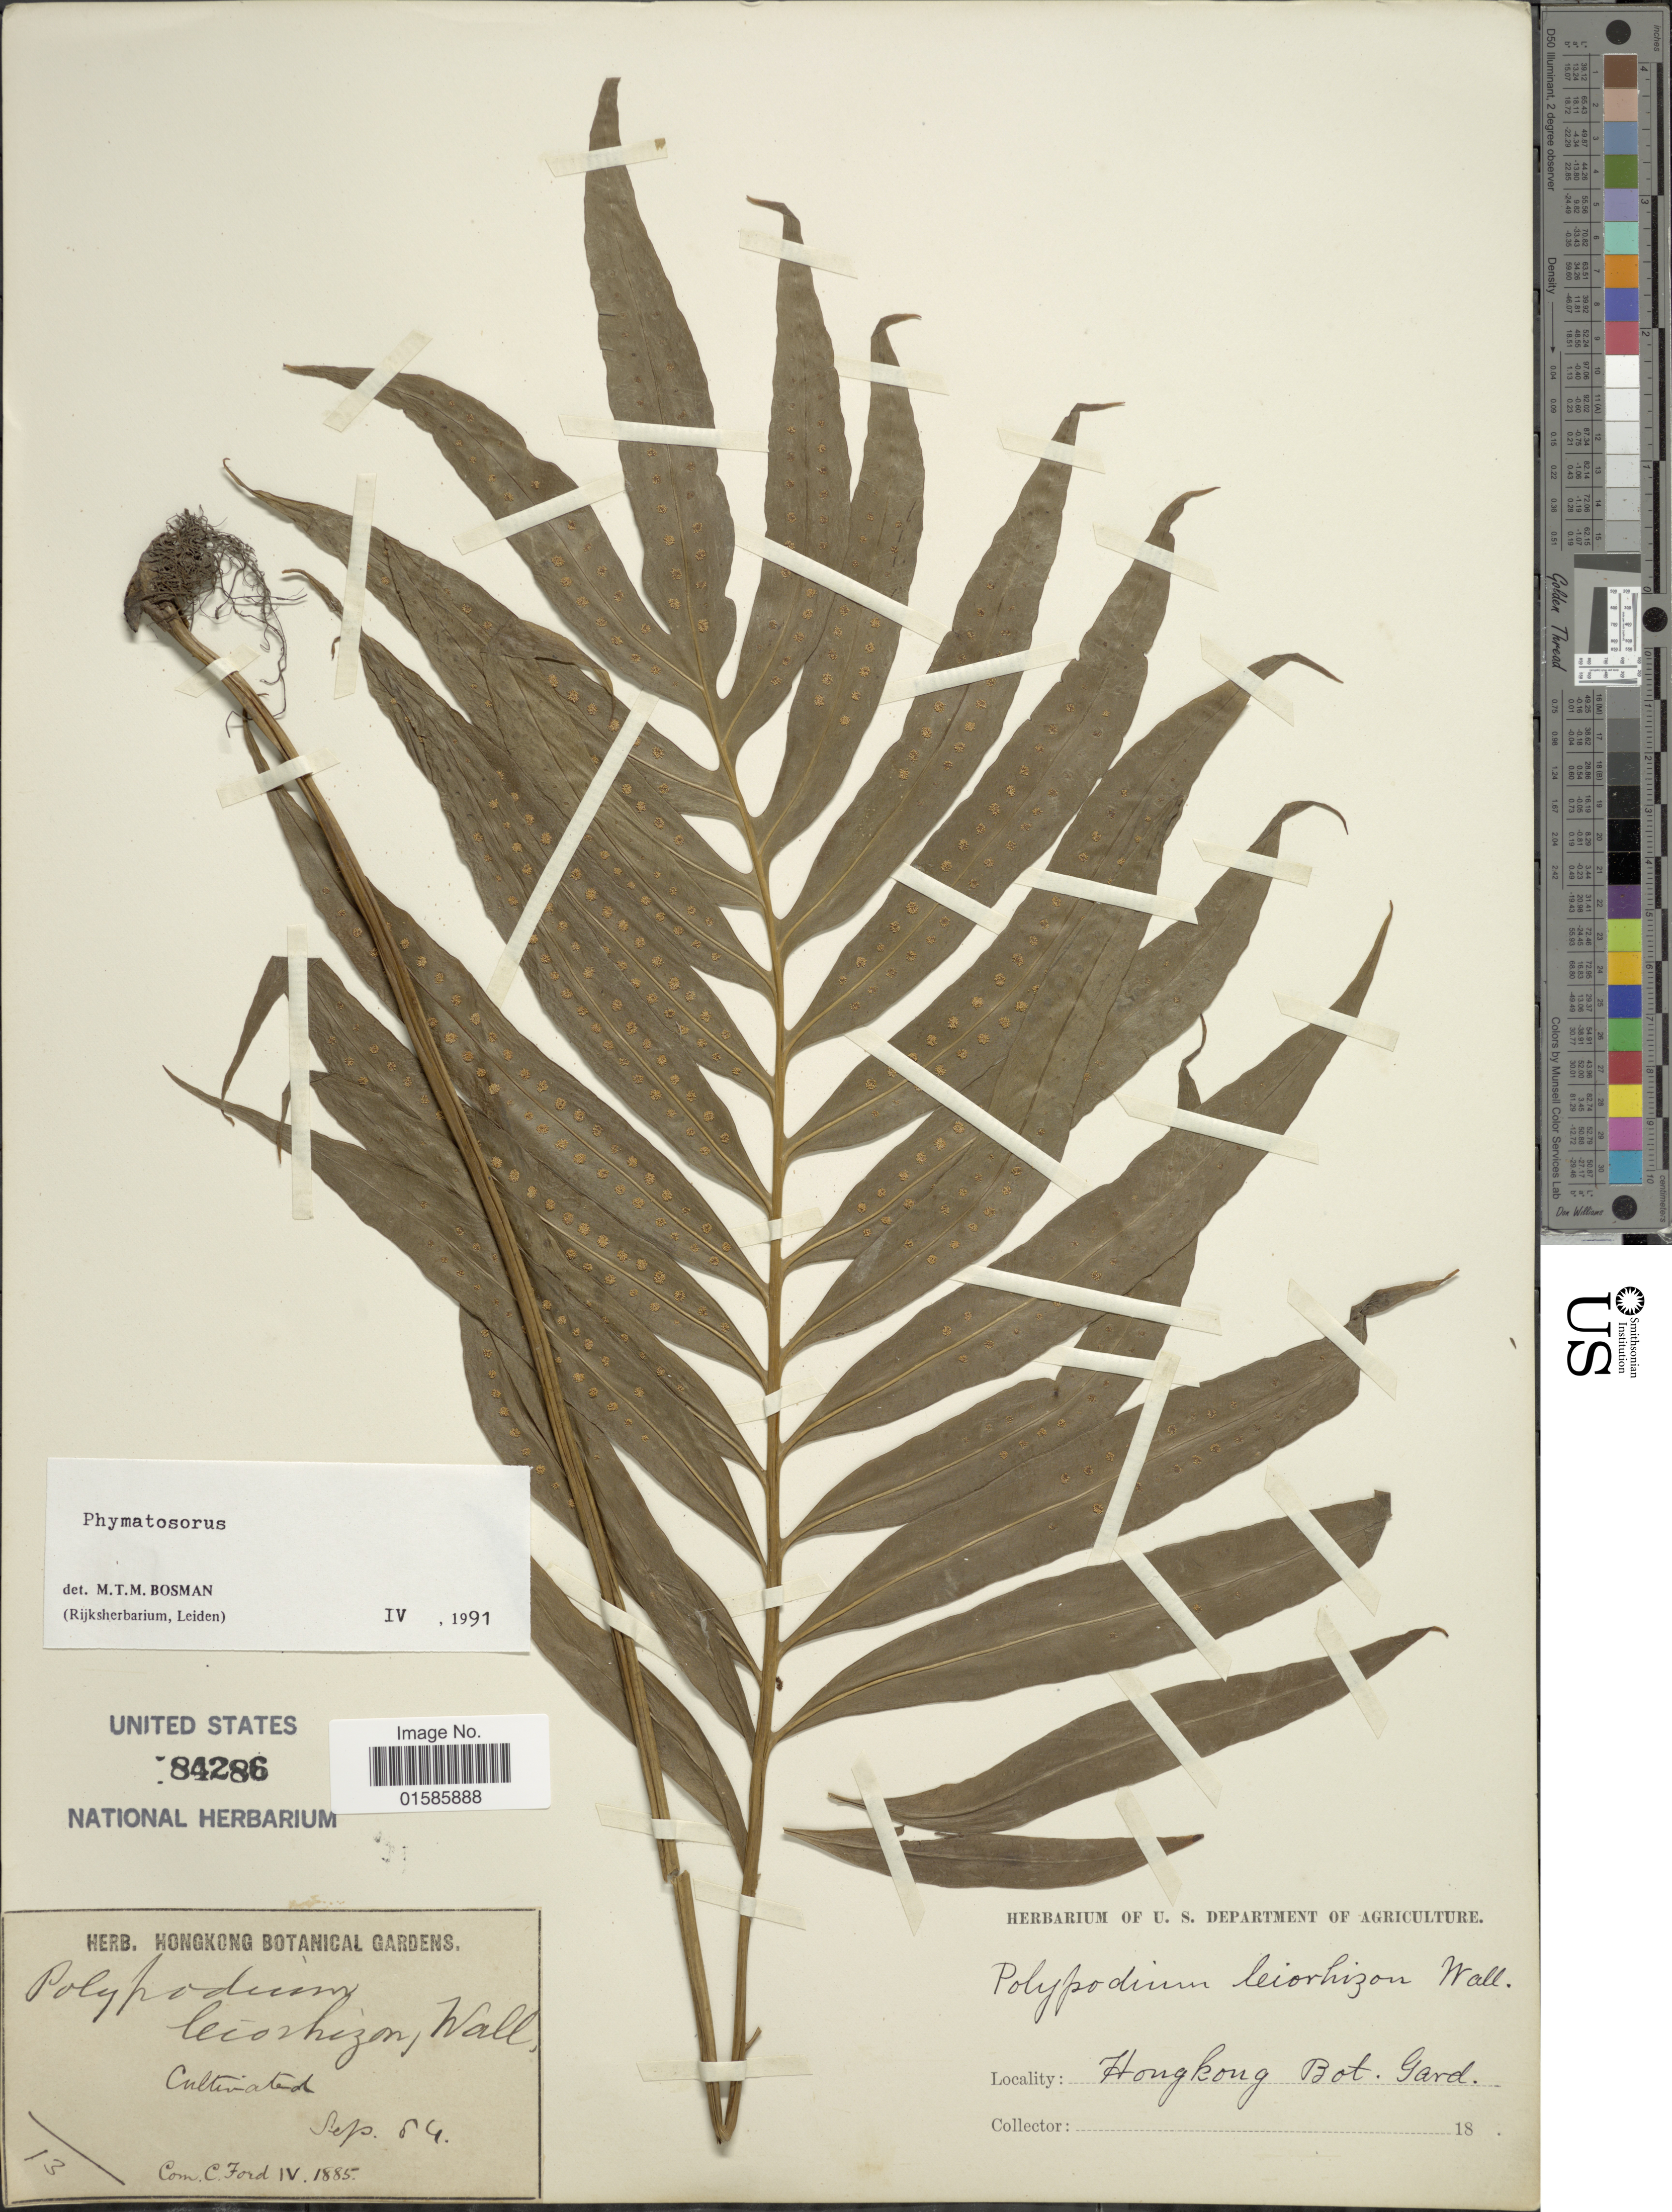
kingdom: Plantae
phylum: Tracheophyta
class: Polypodiopsida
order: Polypodiales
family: Polypodiaceae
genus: Microsorum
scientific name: Microsorum lucidum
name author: (Roxb. ex Griff.) Copel.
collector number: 13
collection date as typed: Transcribed d/m/y: /9/84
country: China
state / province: Hong Kong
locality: Hong Kong Bot Gard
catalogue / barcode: US 84286